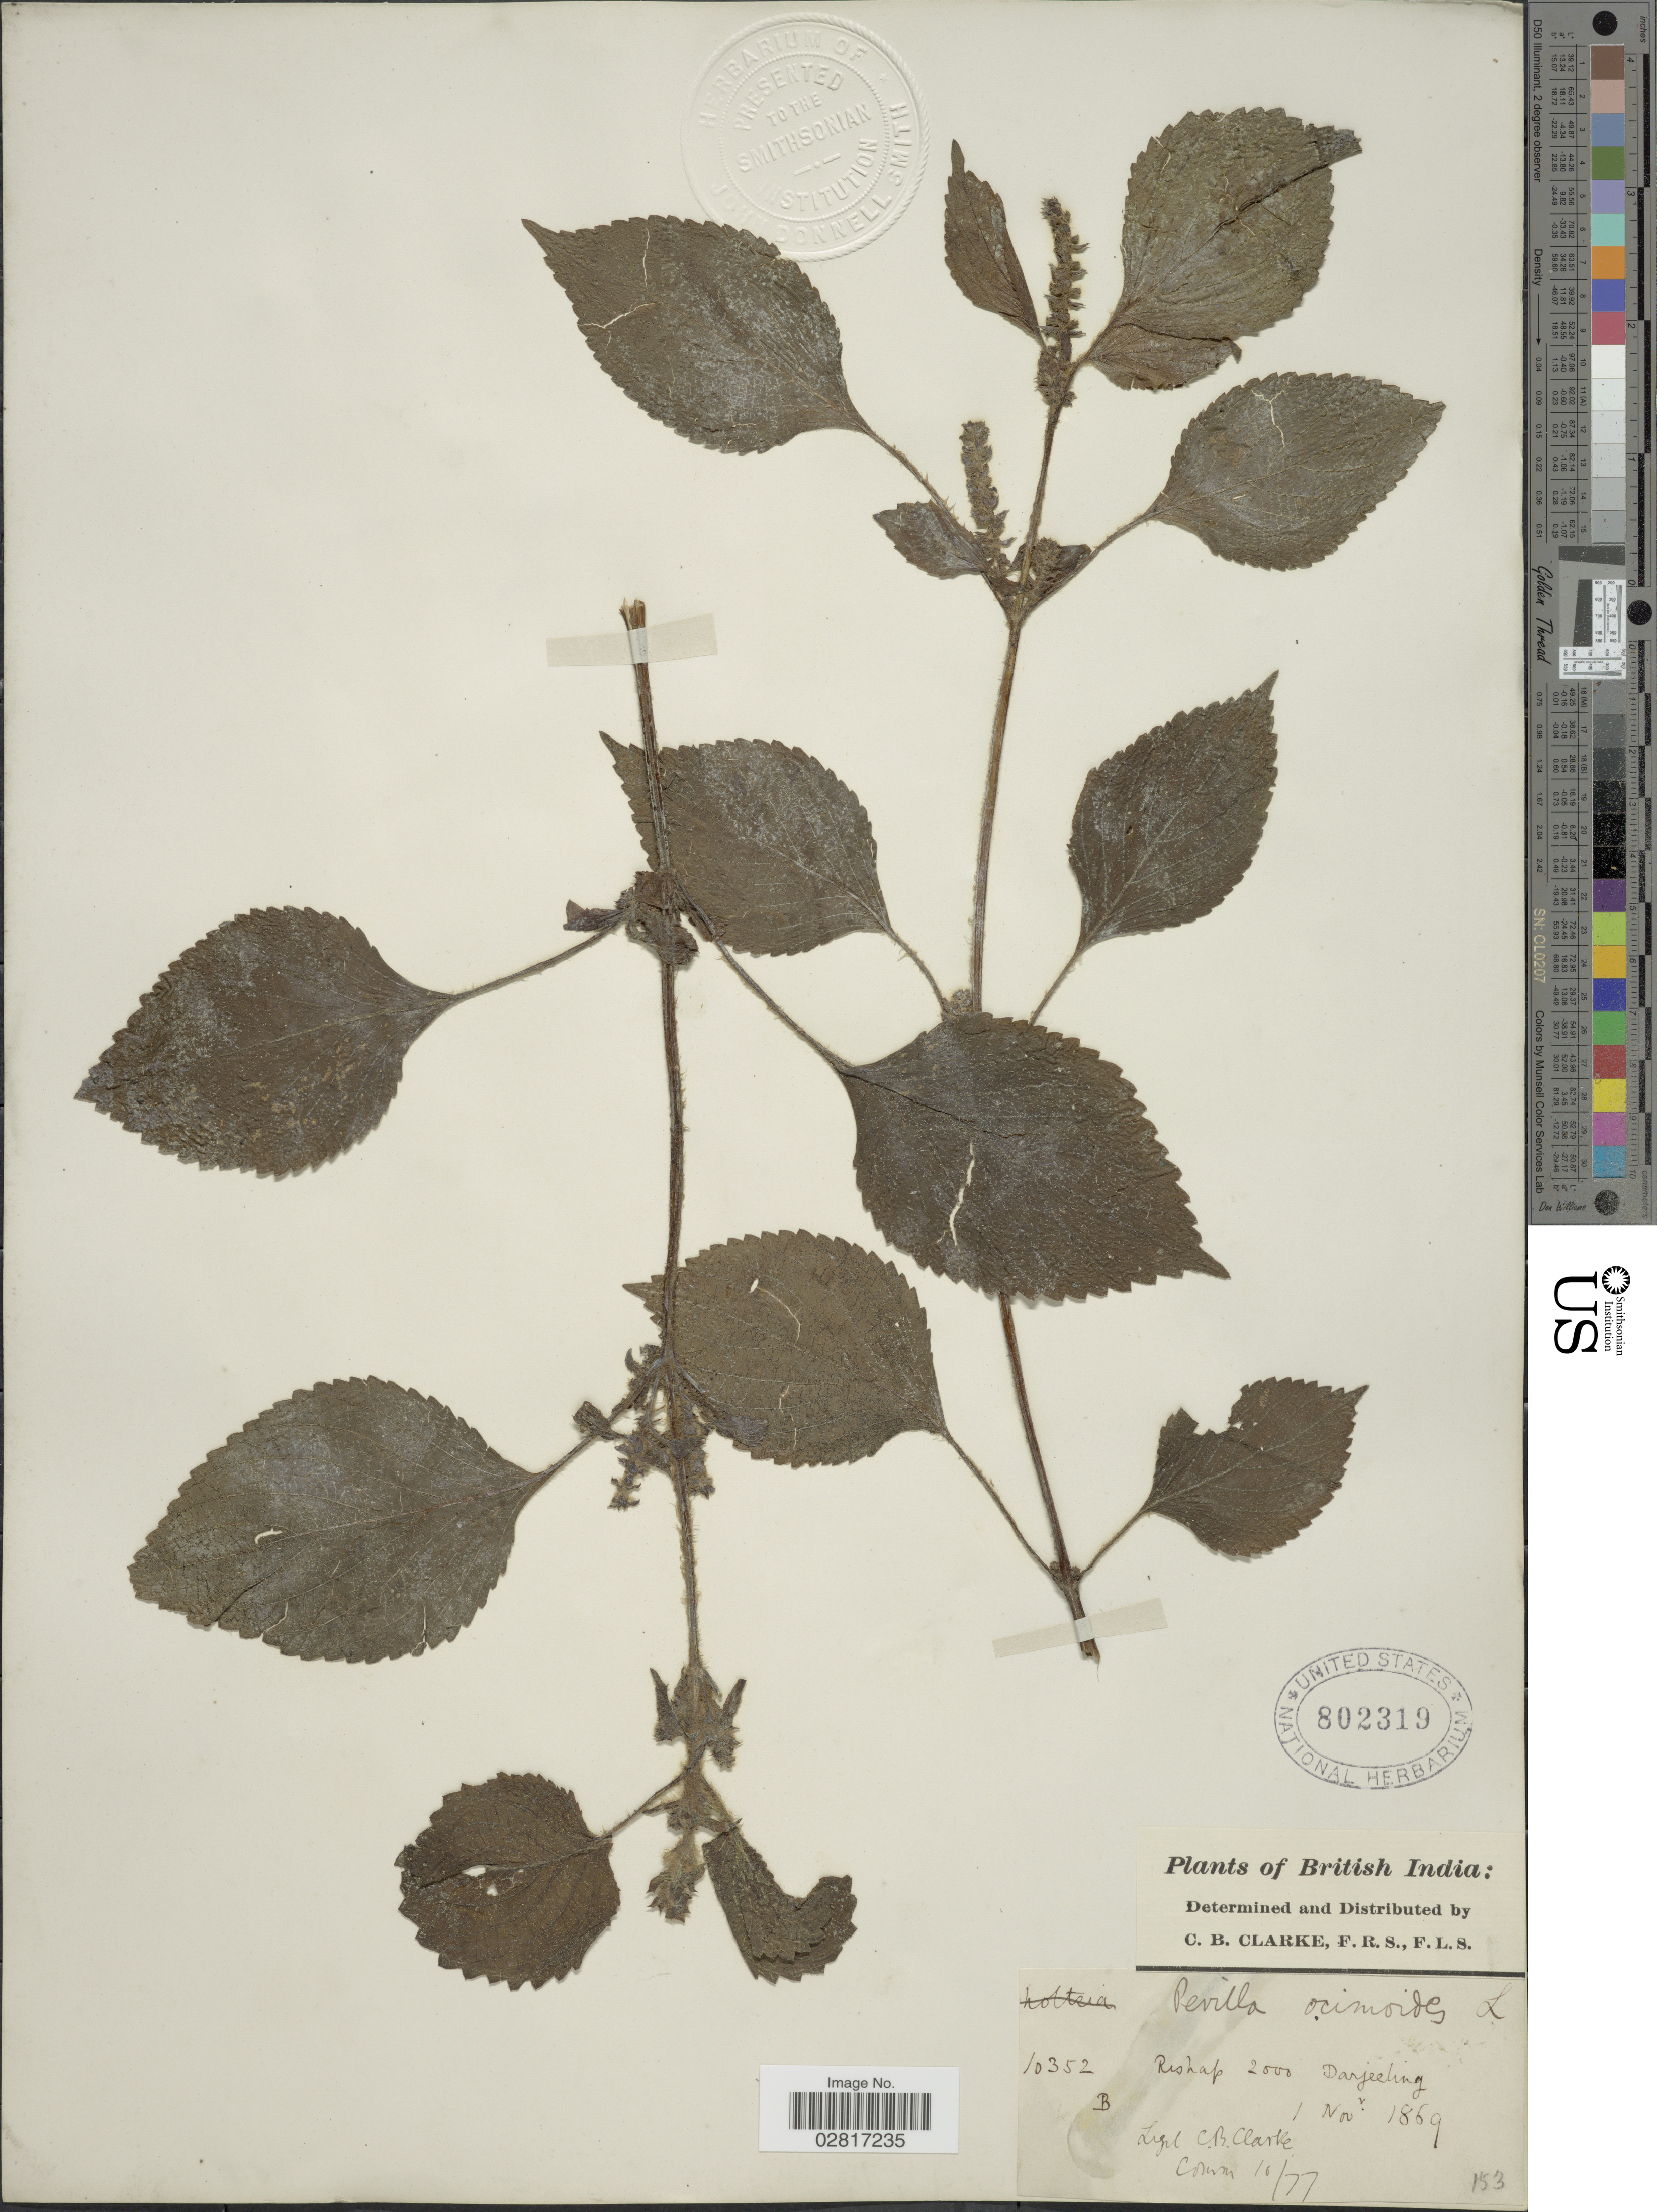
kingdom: Plantae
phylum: Tracheophyta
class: Magnoliopsida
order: Lamiales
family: Lamiaceae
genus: Perilla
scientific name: Perilla frutescens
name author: (L.) Britton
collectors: C. B. Clarke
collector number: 10352B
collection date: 1869-11-01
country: India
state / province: West Bengal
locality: British India, Rishap, Darjeeling.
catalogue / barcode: US 802319